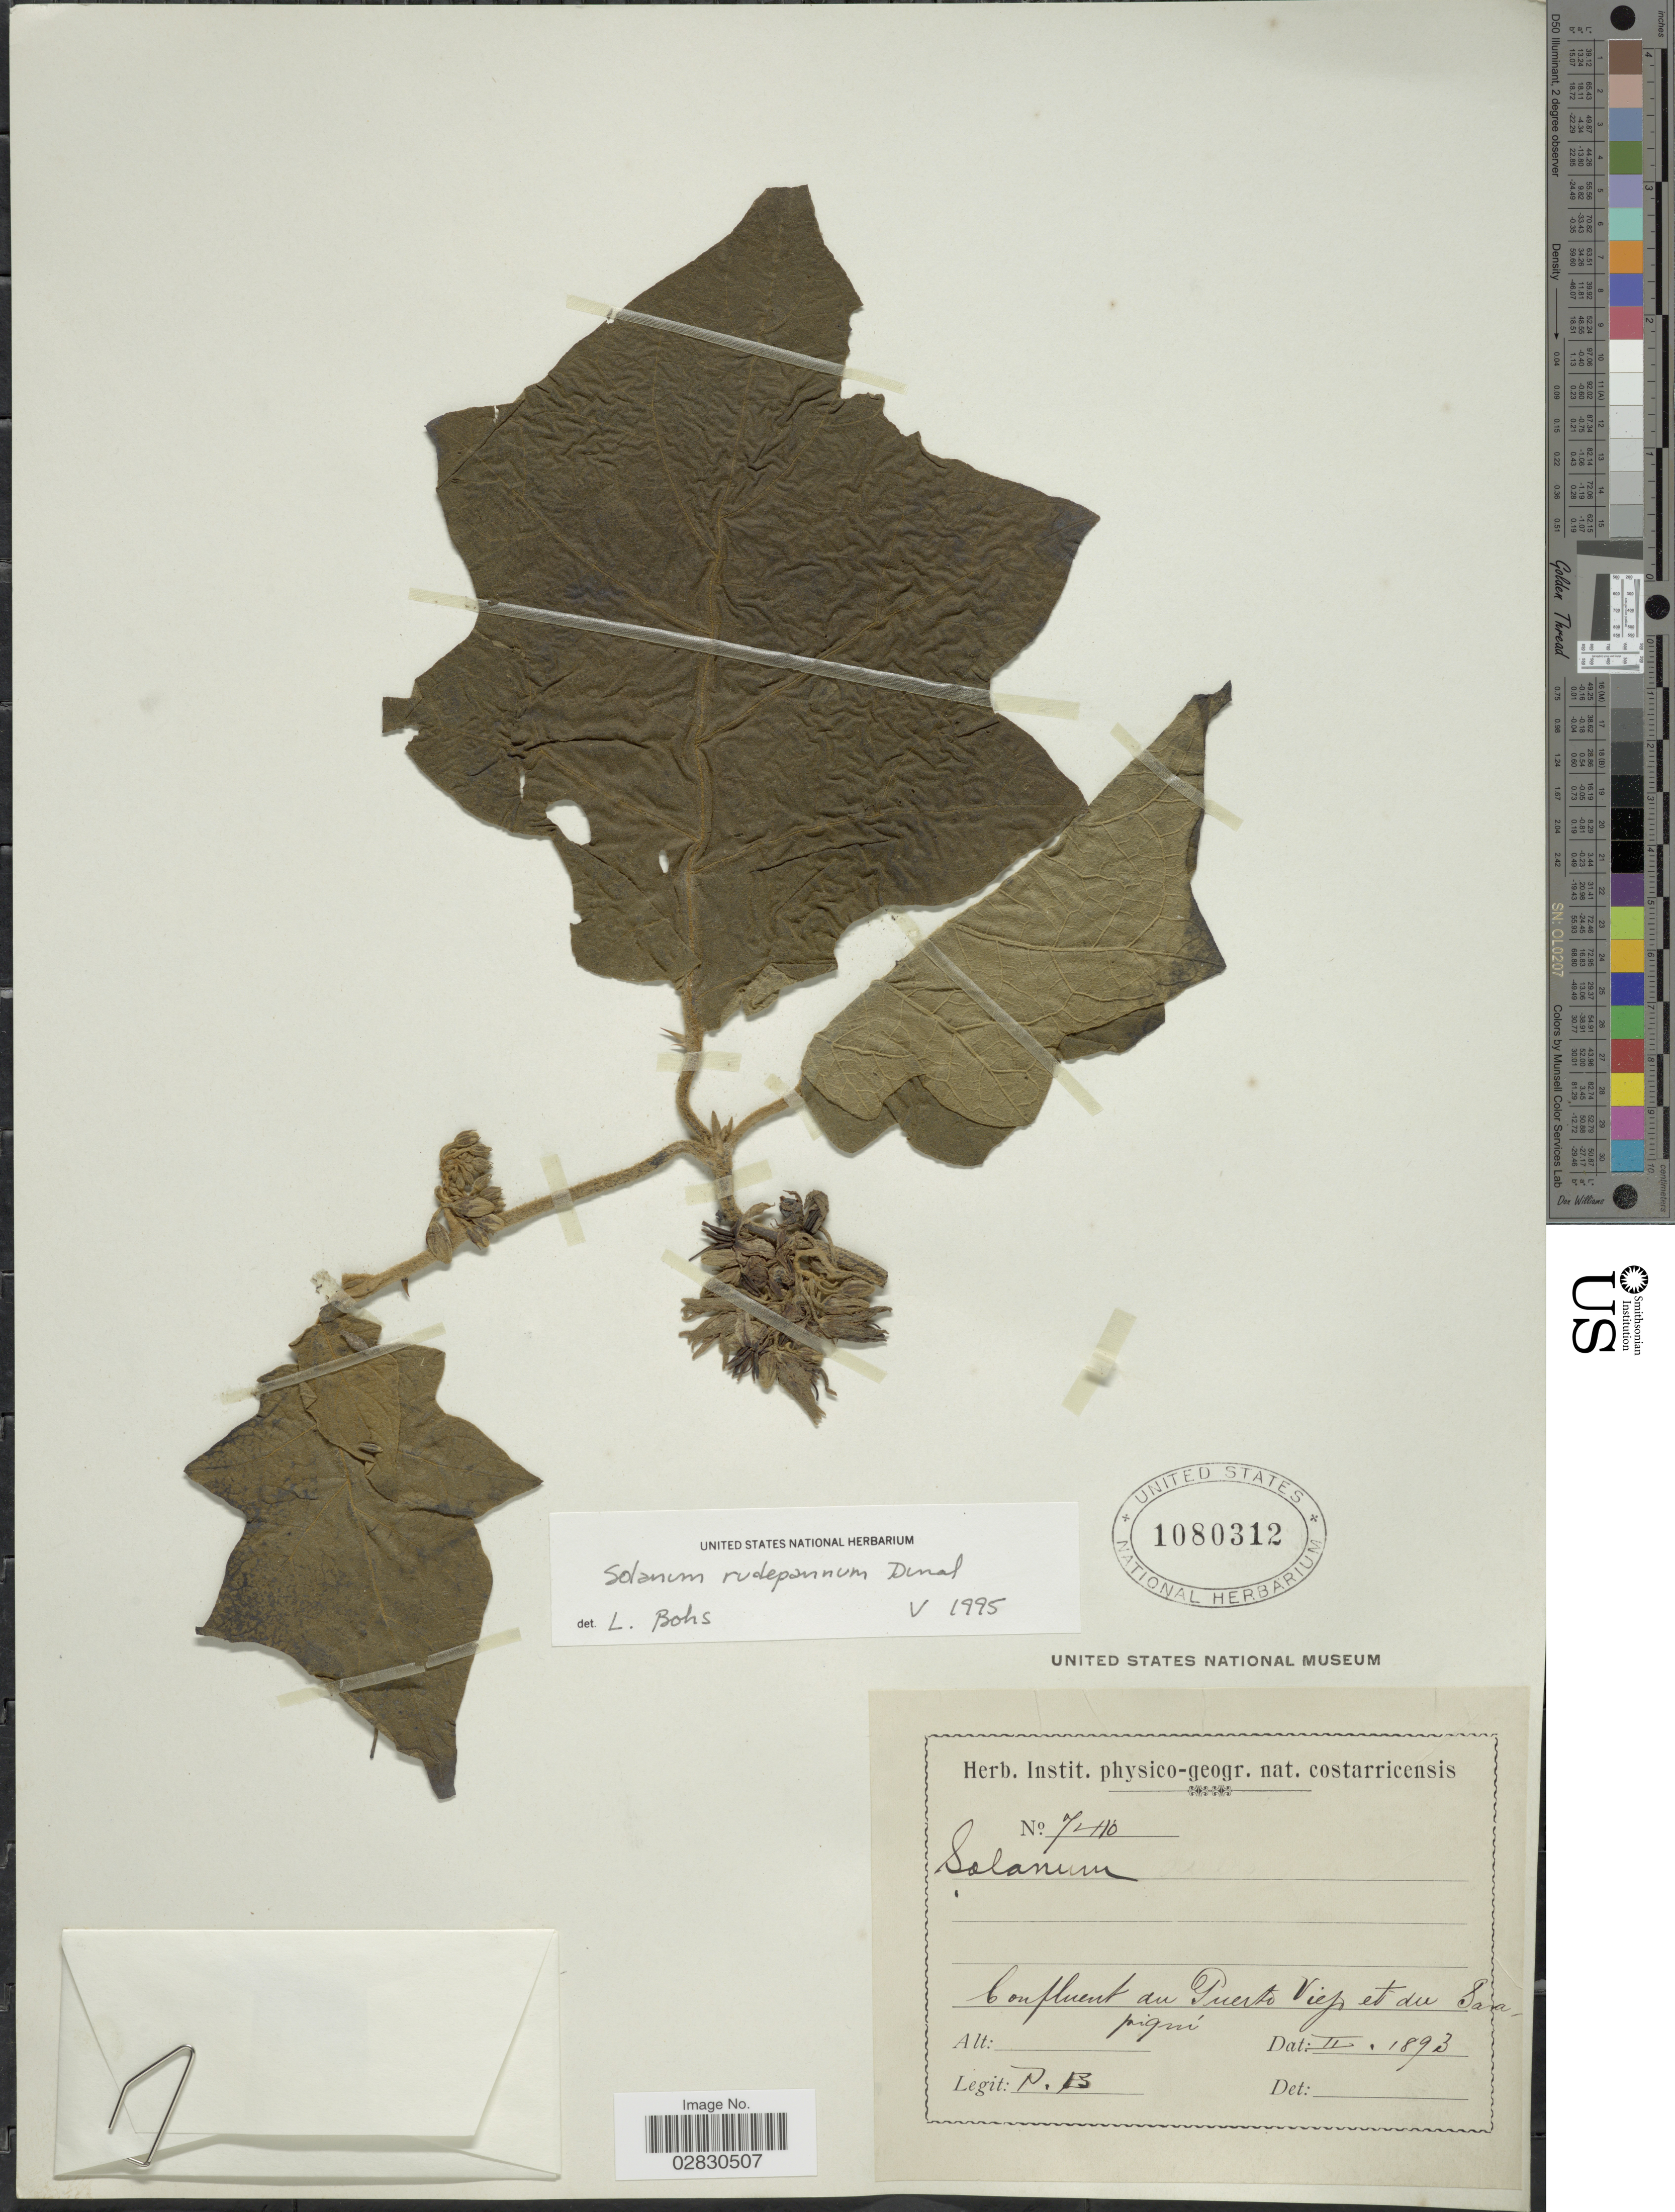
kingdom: Plantae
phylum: Tracheophyta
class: Magnoliopsida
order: Solanales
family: Solanaceae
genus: Solanum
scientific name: Solanum rudepannum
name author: Dunal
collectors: P. B.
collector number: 7410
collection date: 1893-02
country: Costa Rica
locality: Confluent du Puerto Viejo et du Sarapiquí.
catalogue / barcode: US 1080312